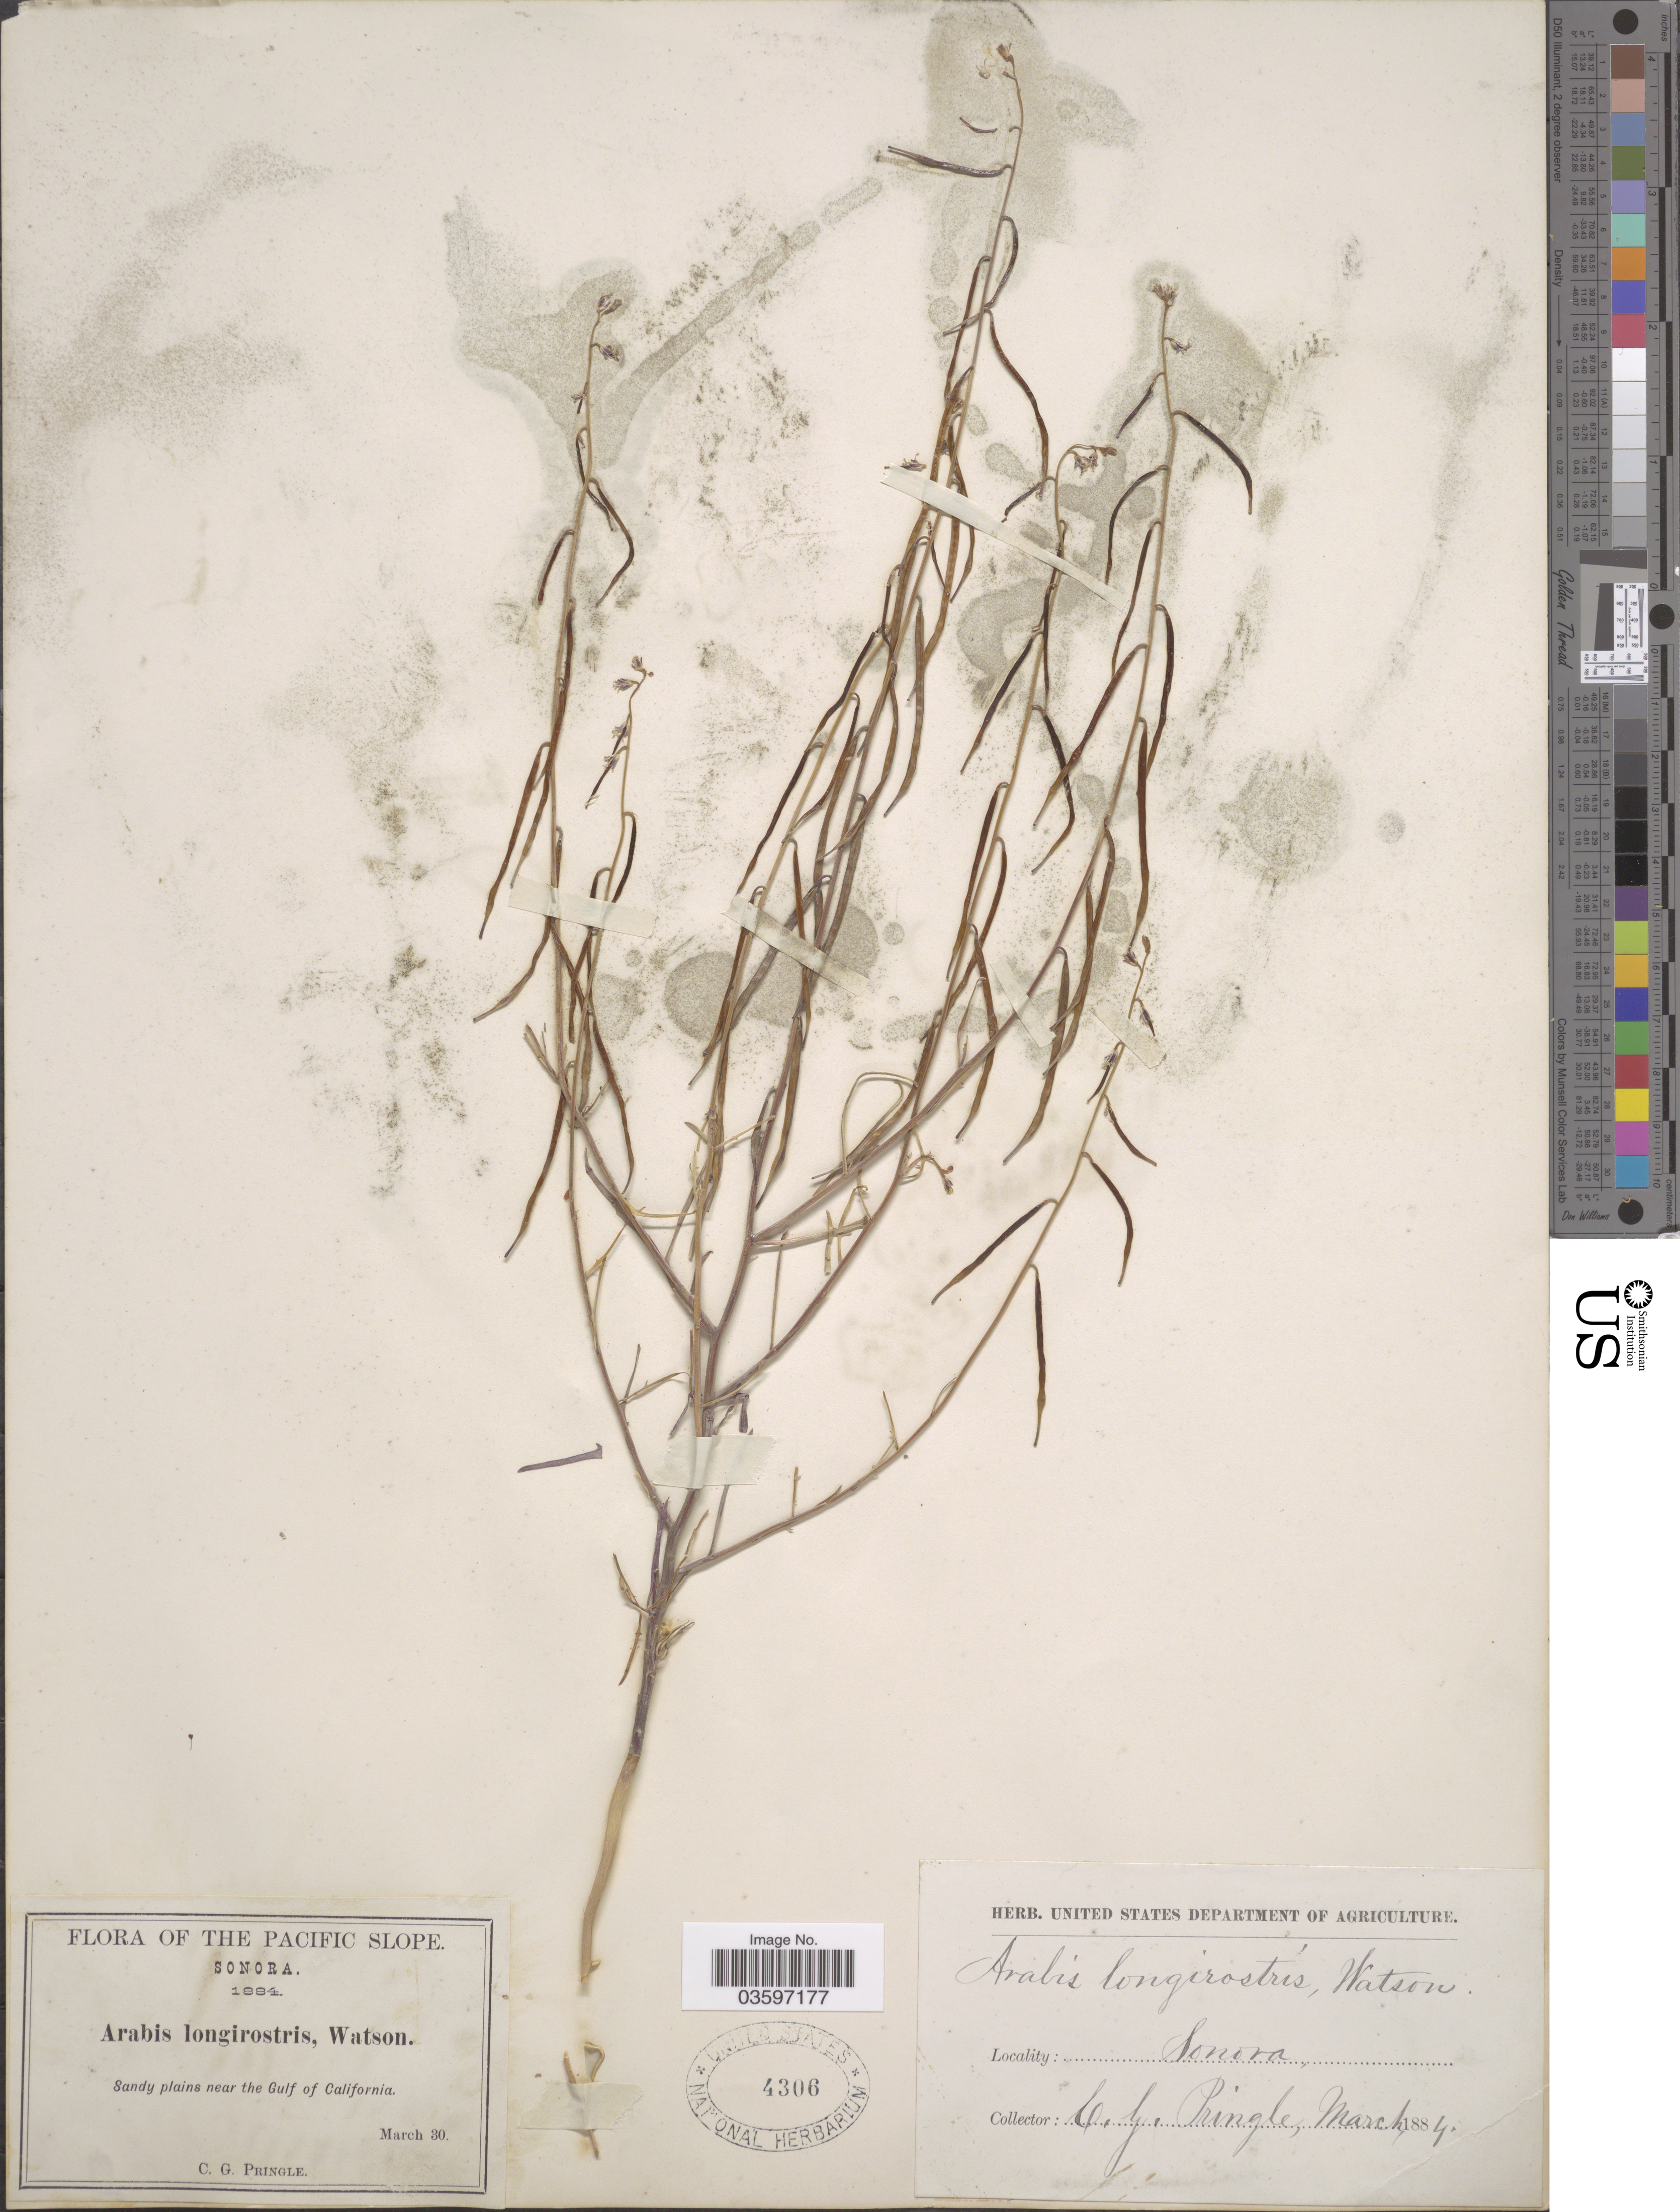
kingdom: Plantae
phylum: Tracheophyta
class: Magnoliopsida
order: Brassicales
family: Brassicaceae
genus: Streptanthella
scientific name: Streptanthella longirostris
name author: (S. Watson) Rydb.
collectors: C. G. Pringle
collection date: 1884-03-30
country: Mexico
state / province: Sonora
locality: The Pacific Slope. Sandy plains near the Gulf of California.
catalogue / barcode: US 4306